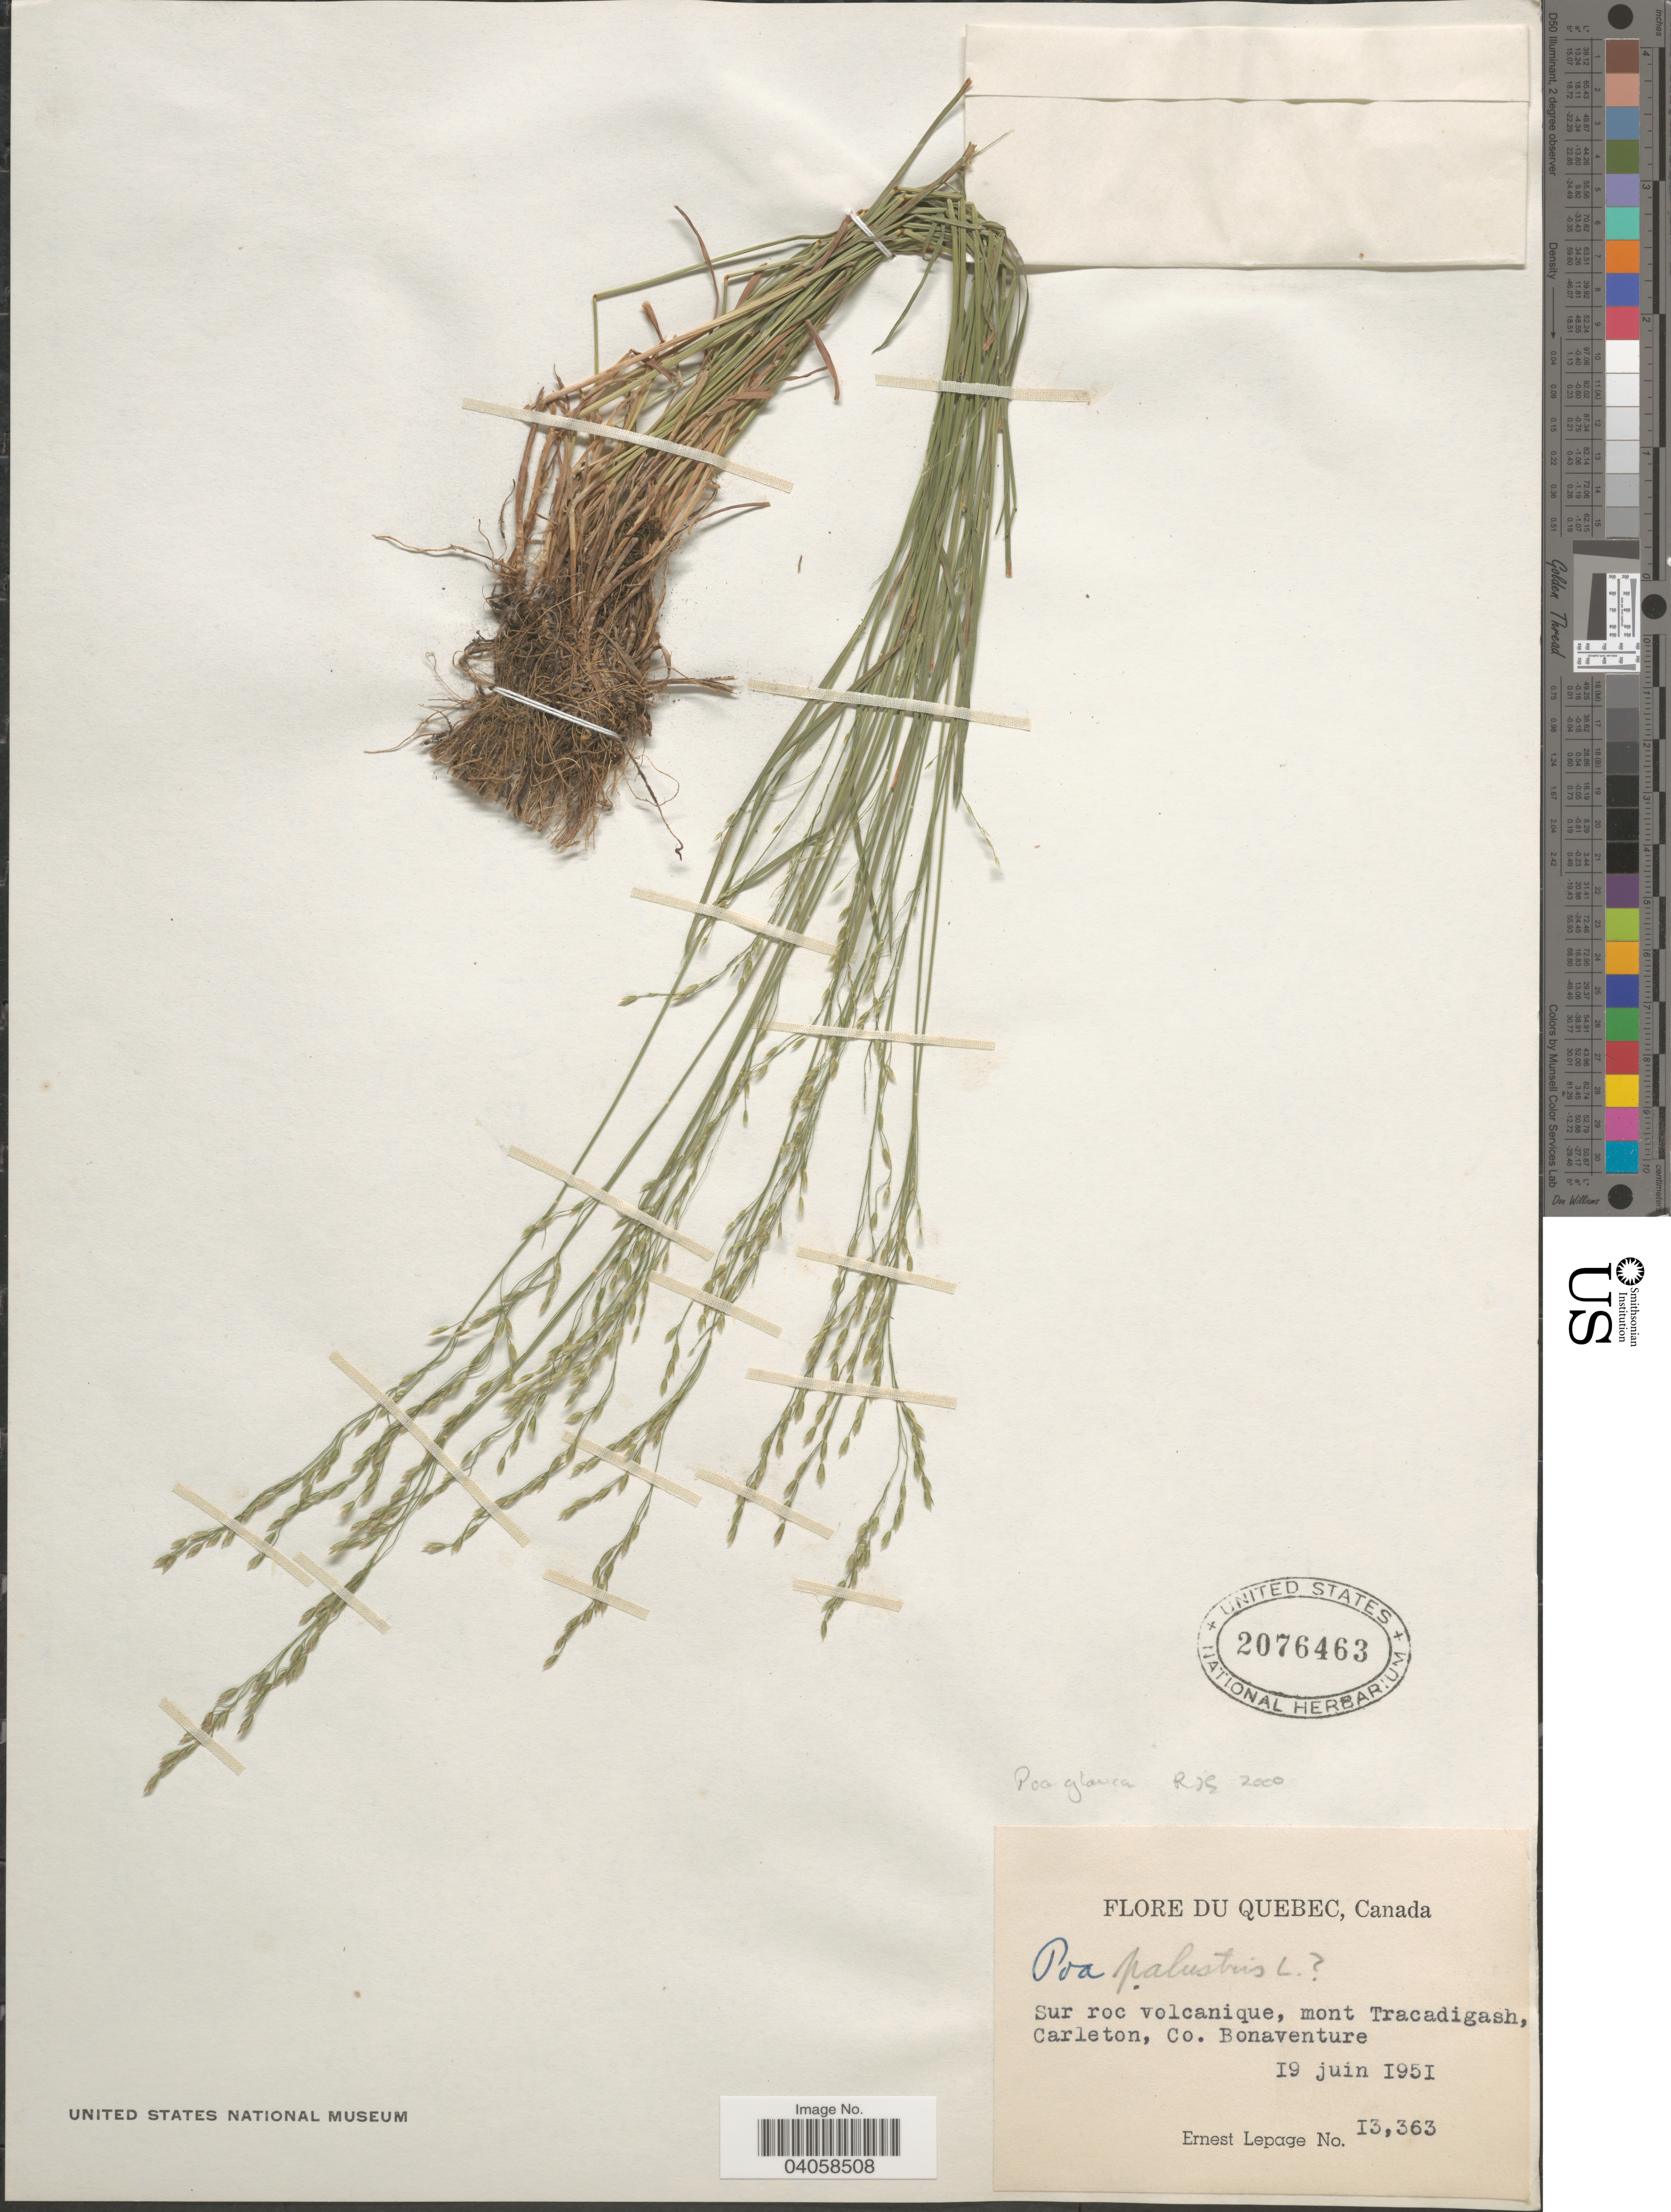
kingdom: Plantae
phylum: Tracheophyta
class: Liliopsida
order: Poales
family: Poaceae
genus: Poa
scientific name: Poa glauca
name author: Vahl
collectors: E. Lepage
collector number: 13363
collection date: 1951-06-19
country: Canada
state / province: Quebec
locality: Sur roc volcanique, mont Tracadigash, Carleton, Co. Bonaventure.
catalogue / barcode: US 2076463